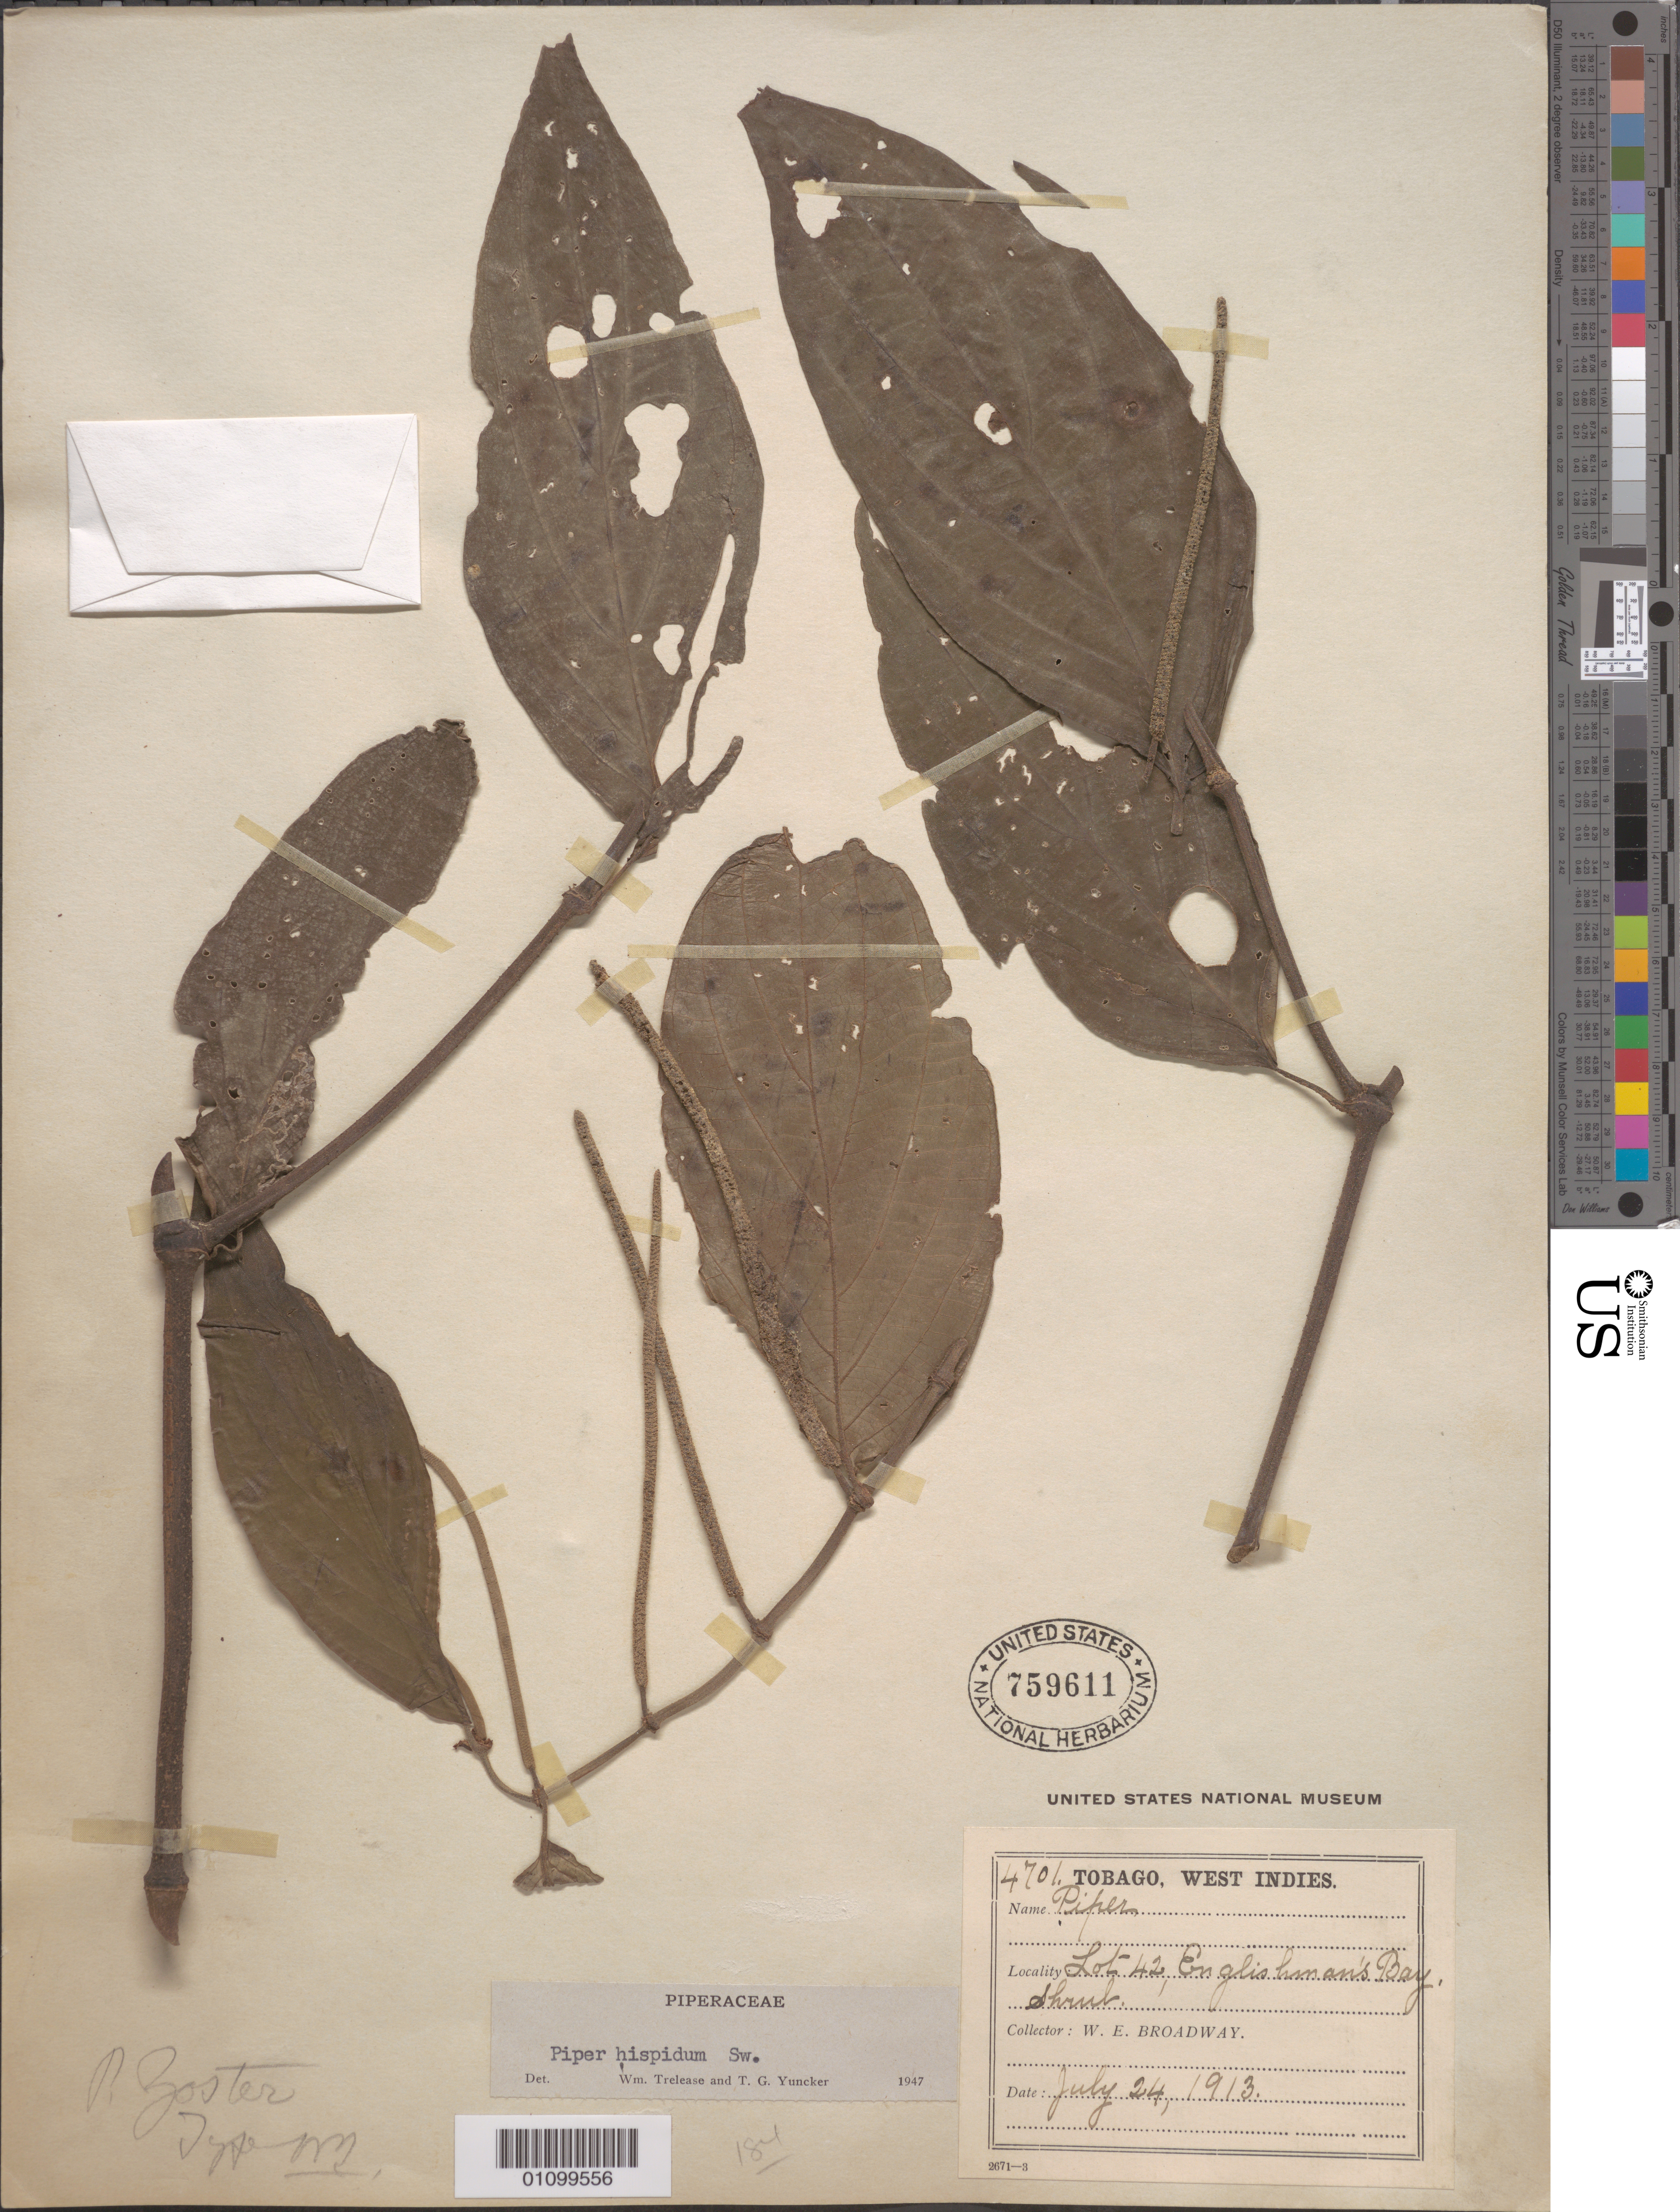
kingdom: Plantae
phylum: Tracheophyta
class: Magnoliopsida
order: Piperales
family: Piperaceae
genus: Piper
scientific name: Piper hispidum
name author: Sw.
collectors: W. E. Broadway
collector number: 4701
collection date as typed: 24 Jul 1913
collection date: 1913-07-24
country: Trinidad and Tobago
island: Tobago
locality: Lot 42 Englishman's Bay.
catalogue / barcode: US 759611